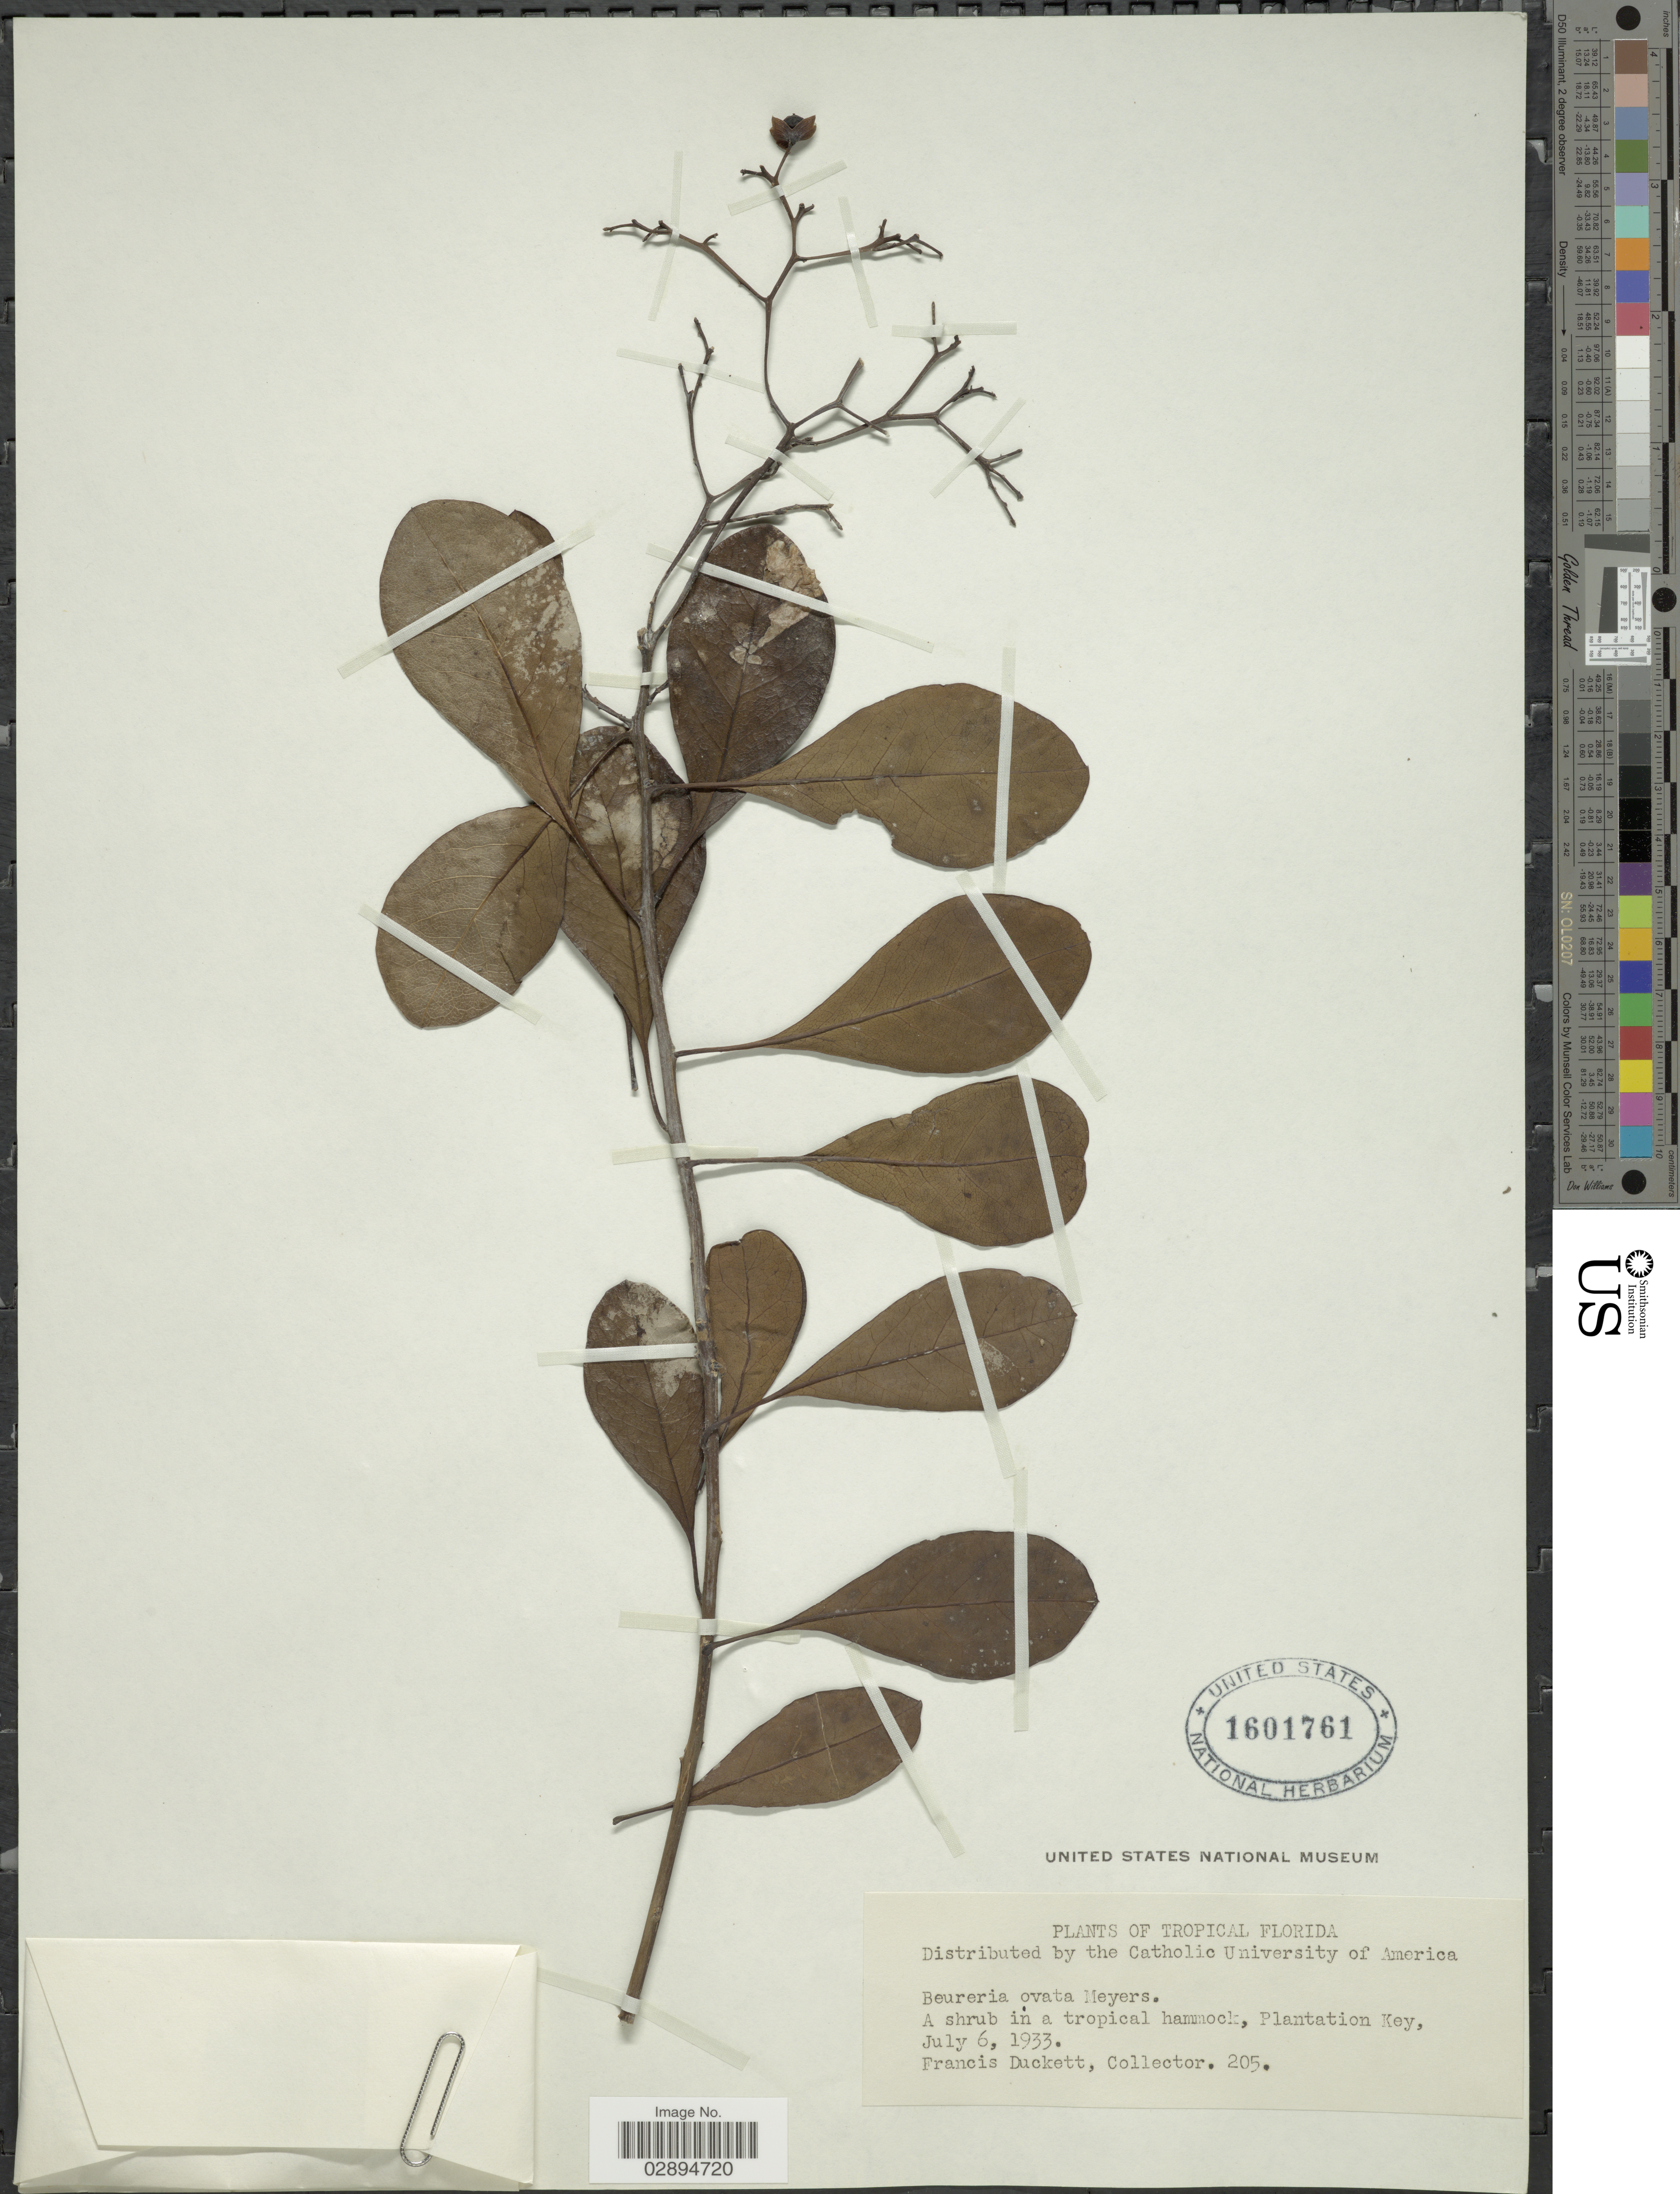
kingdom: Plantae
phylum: Tracheophyta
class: Magnoliopsida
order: Boraginales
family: Ehretiaceae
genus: Bourreria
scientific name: Bourreria ovata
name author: Miers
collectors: F. Duckett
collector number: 205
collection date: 1933-07-06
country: United States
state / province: Florida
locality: Tropical Florida. A shrub in a tropical hammock, Plantation Key.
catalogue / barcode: US 1601761